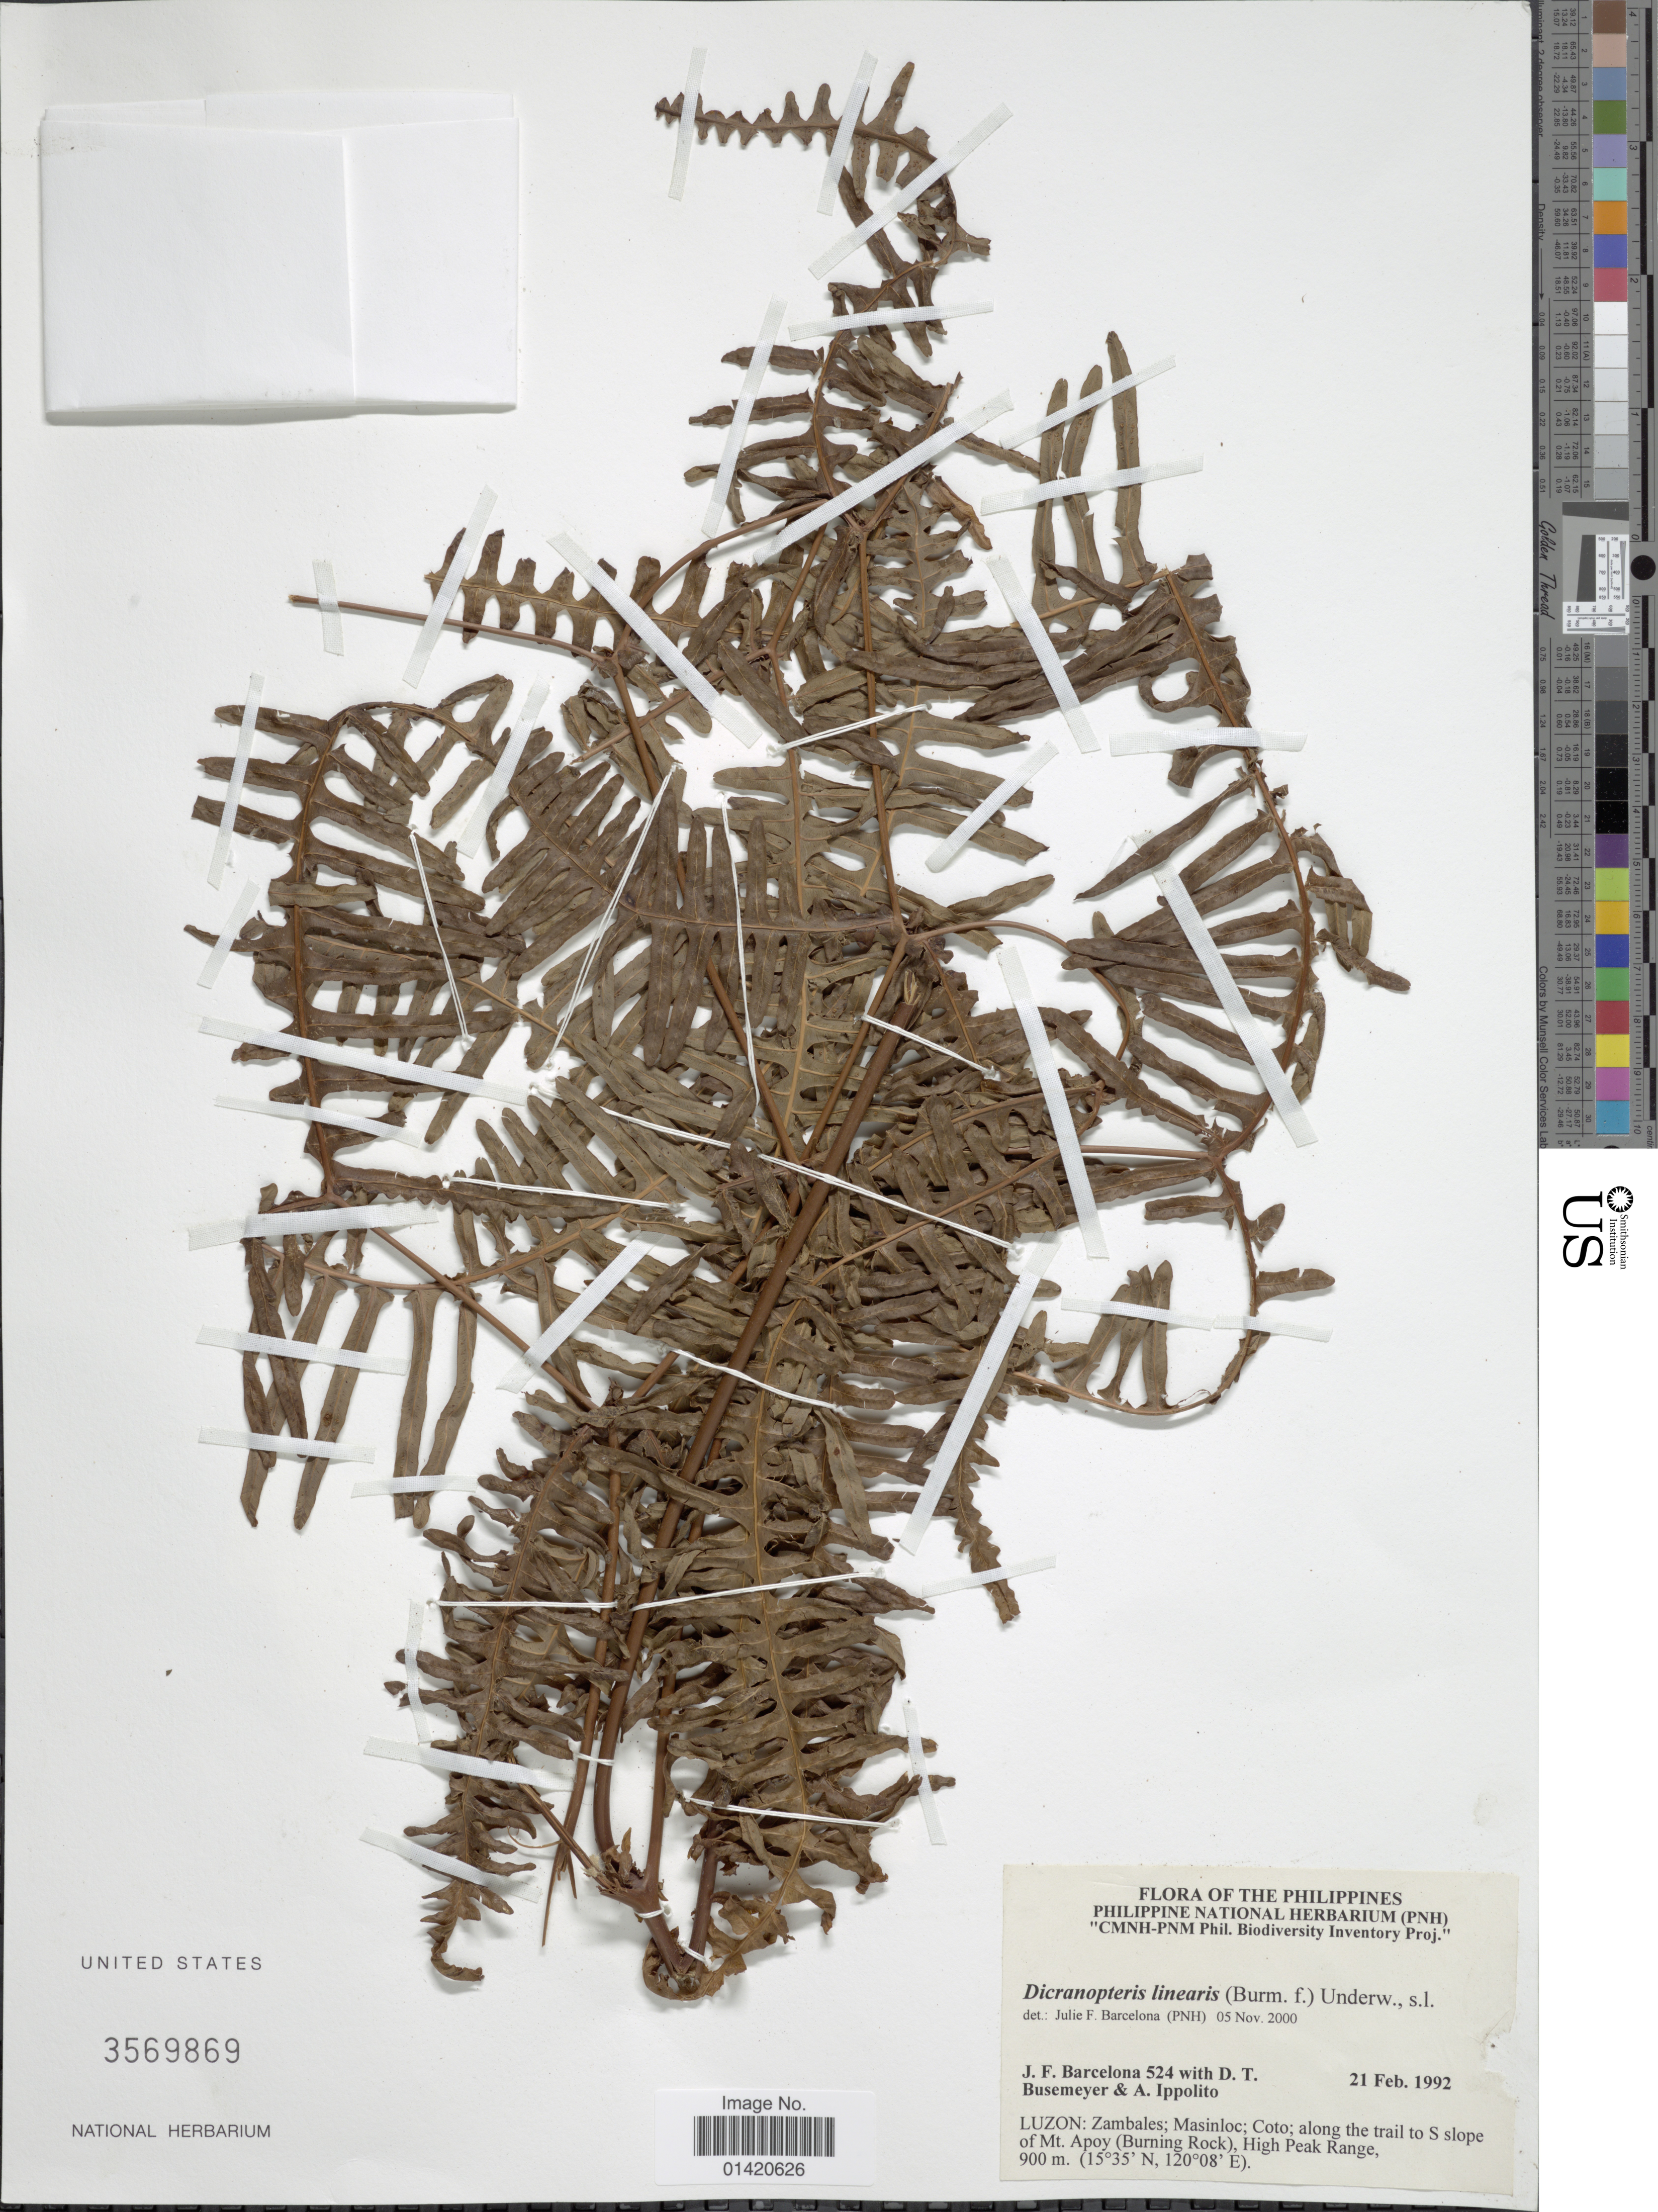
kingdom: Plantae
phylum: Tracheophyta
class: Polypodiopsida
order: Gleicheniales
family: Gleicheniaceae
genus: Dicranopteris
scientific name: Dicranopteris linearis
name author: (Burm. f.) Underw.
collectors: J. F. Barcelona, D. Busemeyer & A. Ippolito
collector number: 524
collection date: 1992-02-21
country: Philippines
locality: Luzon: Zambales; Masinloc; Coto; along the trail to S slope of Mt Apoy (Burning Rock), High Peak Range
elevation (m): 900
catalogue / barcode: US 3569869